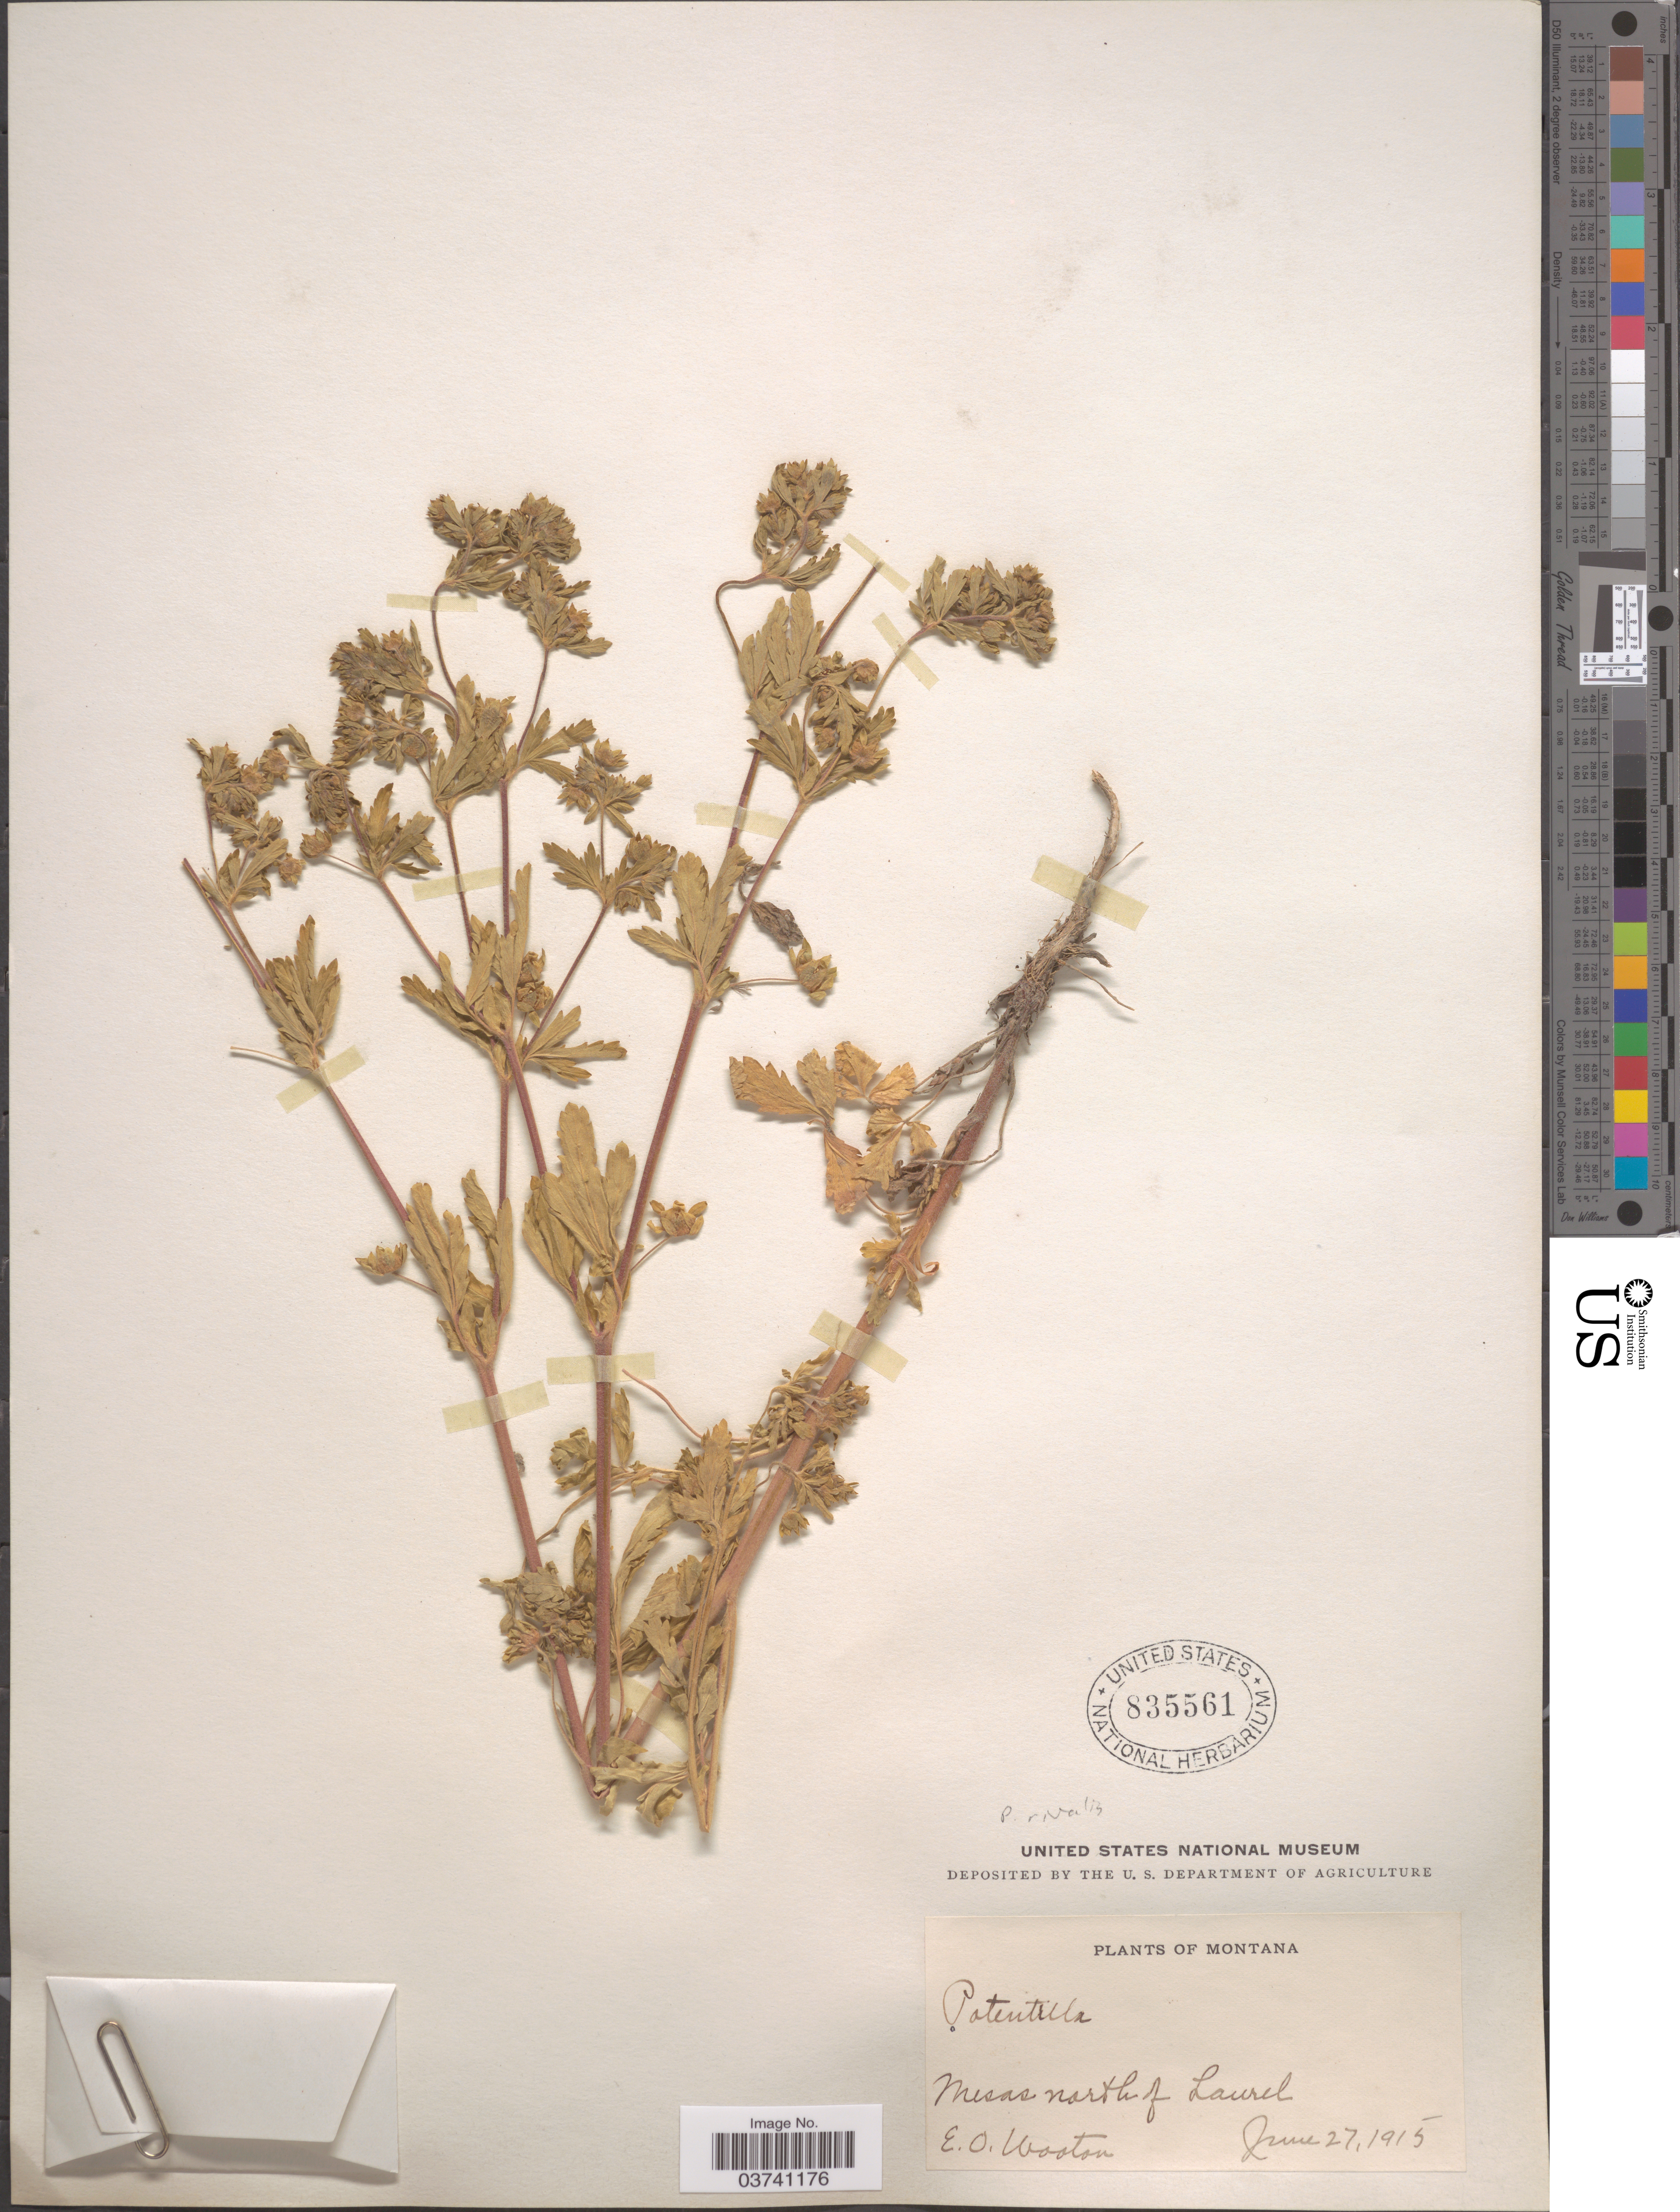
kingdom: Plantae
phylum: Tracheophyta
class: Magnoliopsida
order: Rosales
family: Rosaceae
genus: Potentilla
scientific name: Potentilla rivalis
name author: Nutt.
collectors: E. O. Wooton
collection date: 1915-06-27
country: United States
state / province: Montana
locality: Mesas north of Laurel.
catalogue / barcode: US 835561